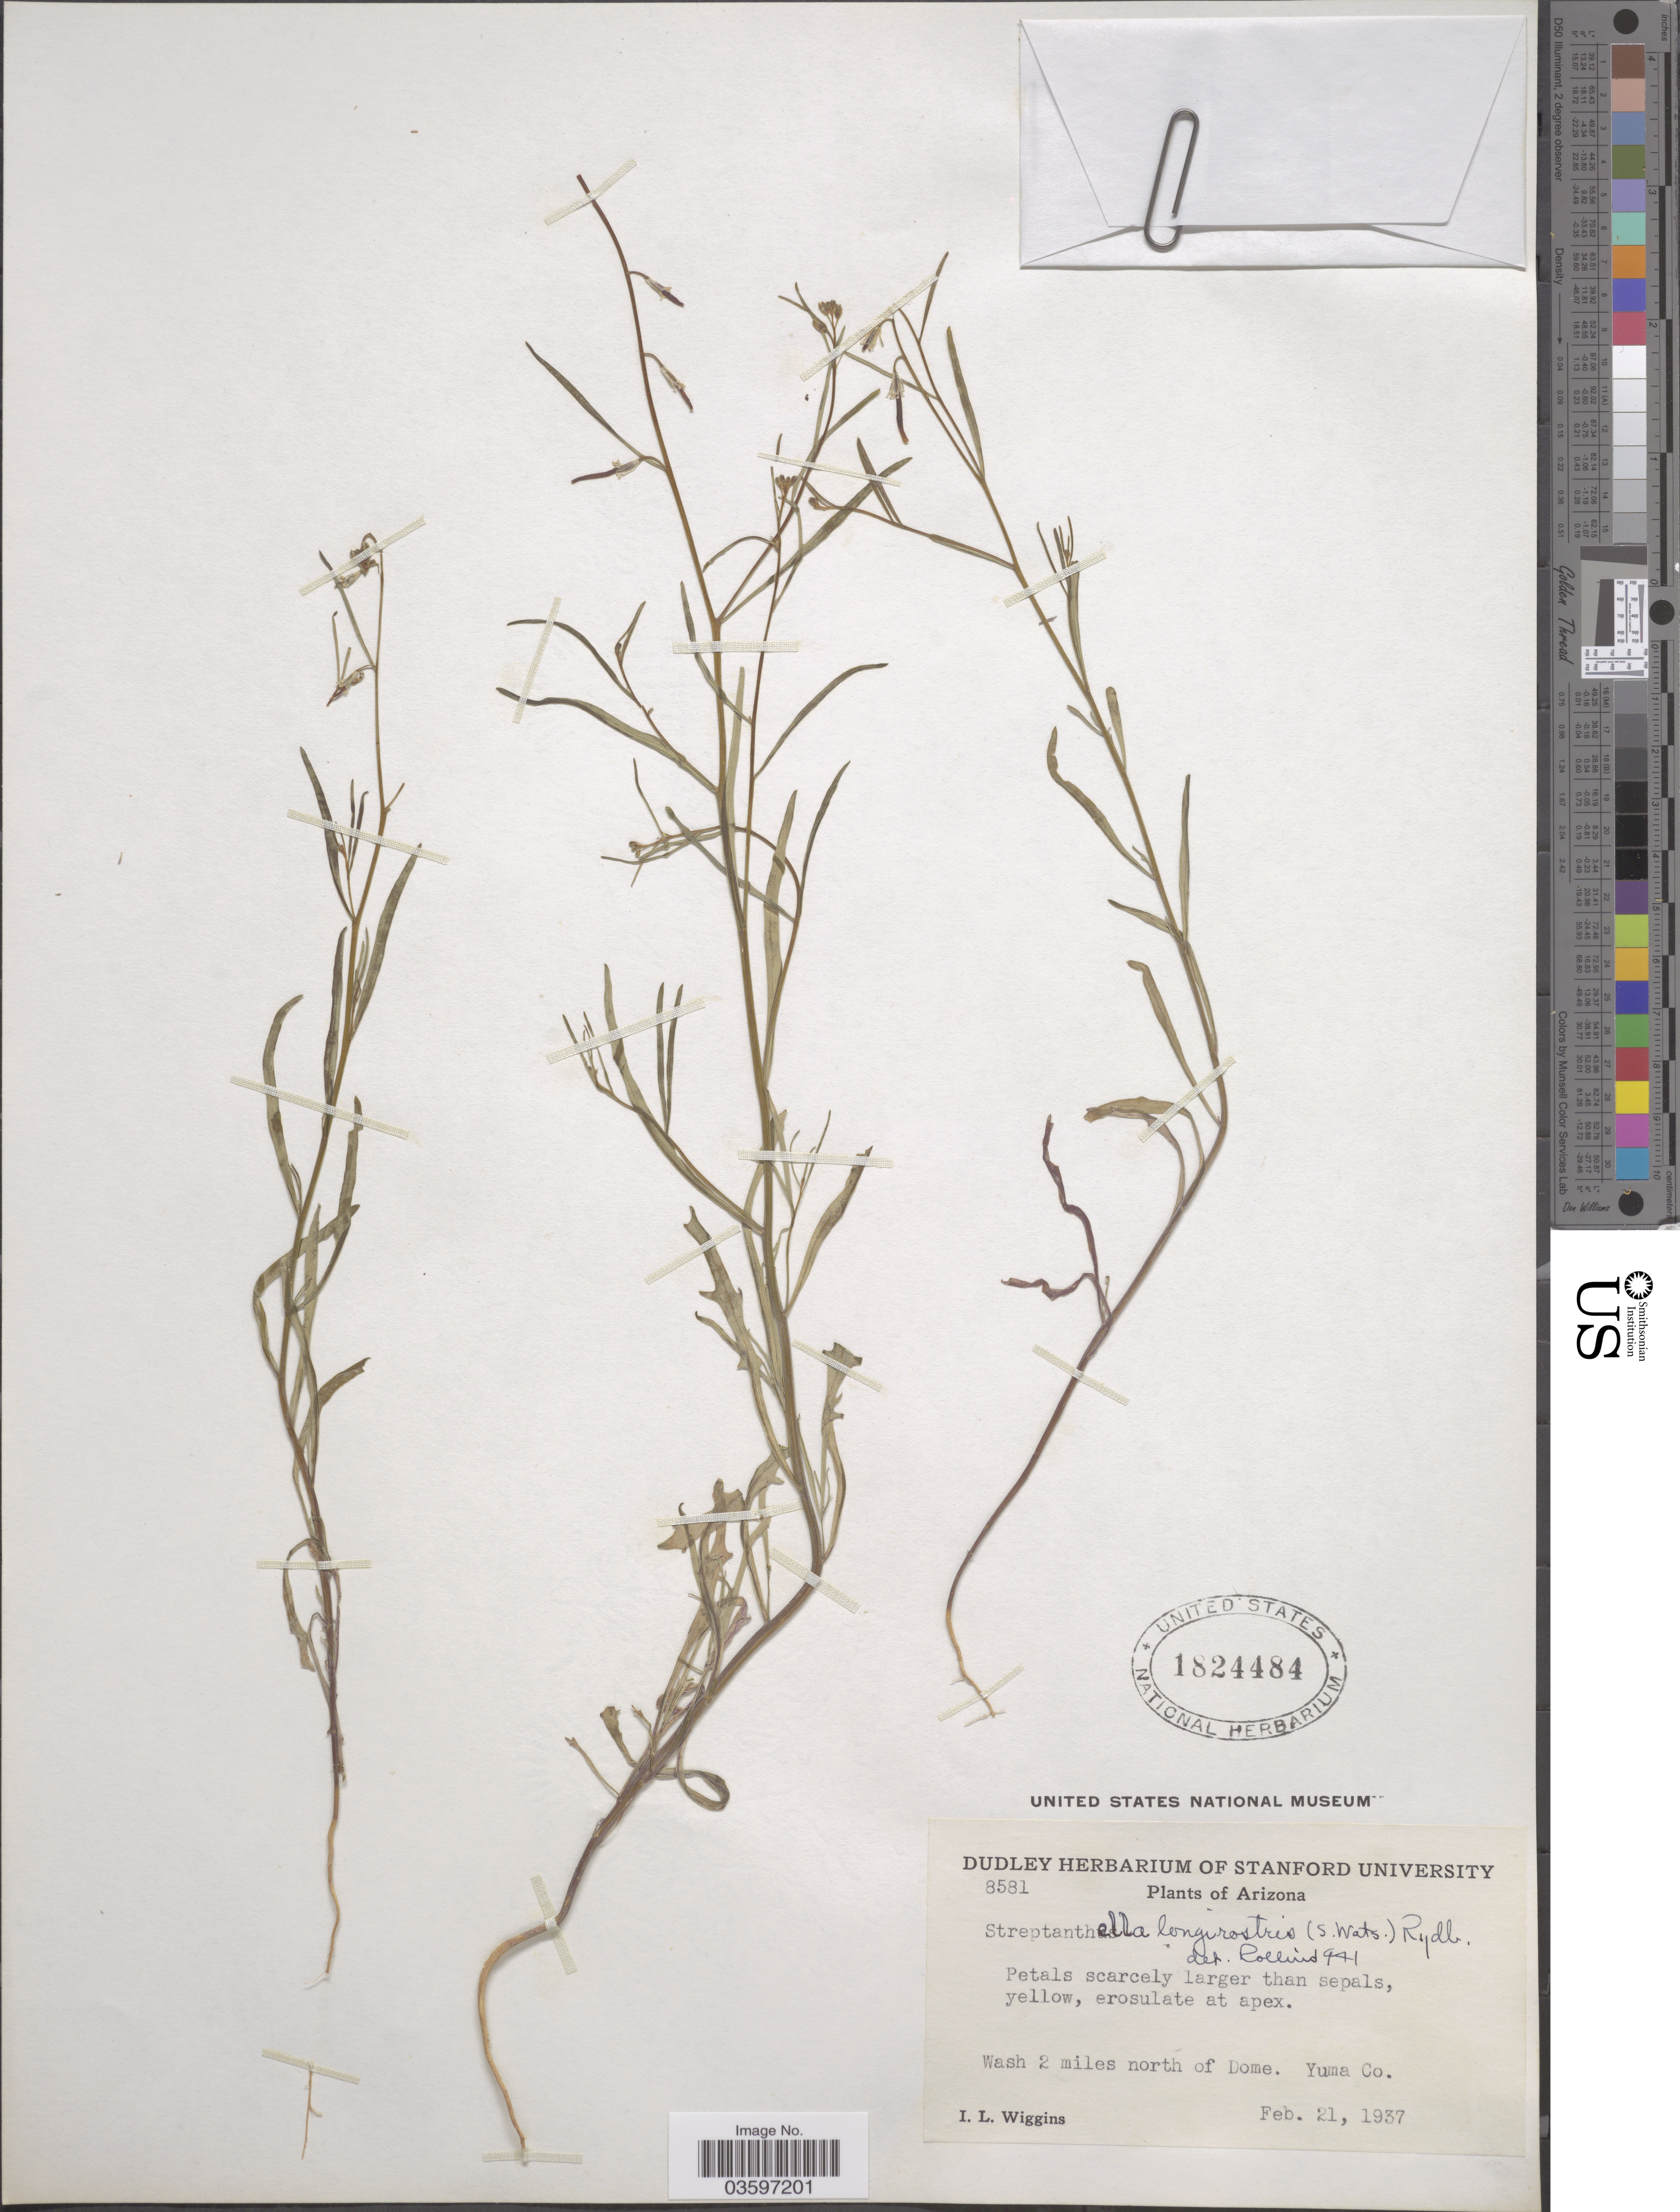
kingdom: Plantae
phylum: Tracheophyta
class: Magnoliopsida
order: Brassicales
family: Brassicaceae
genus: Streptanthella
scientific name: Streptanthella longirostris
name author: (S. Watson) Rydb.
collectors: I. L. Wiggins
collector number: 8581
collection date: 1937-02-21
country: United States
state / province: Arizona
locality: Wash 2 miles north of Dome. Yuma Co.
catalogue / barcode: US 1824484